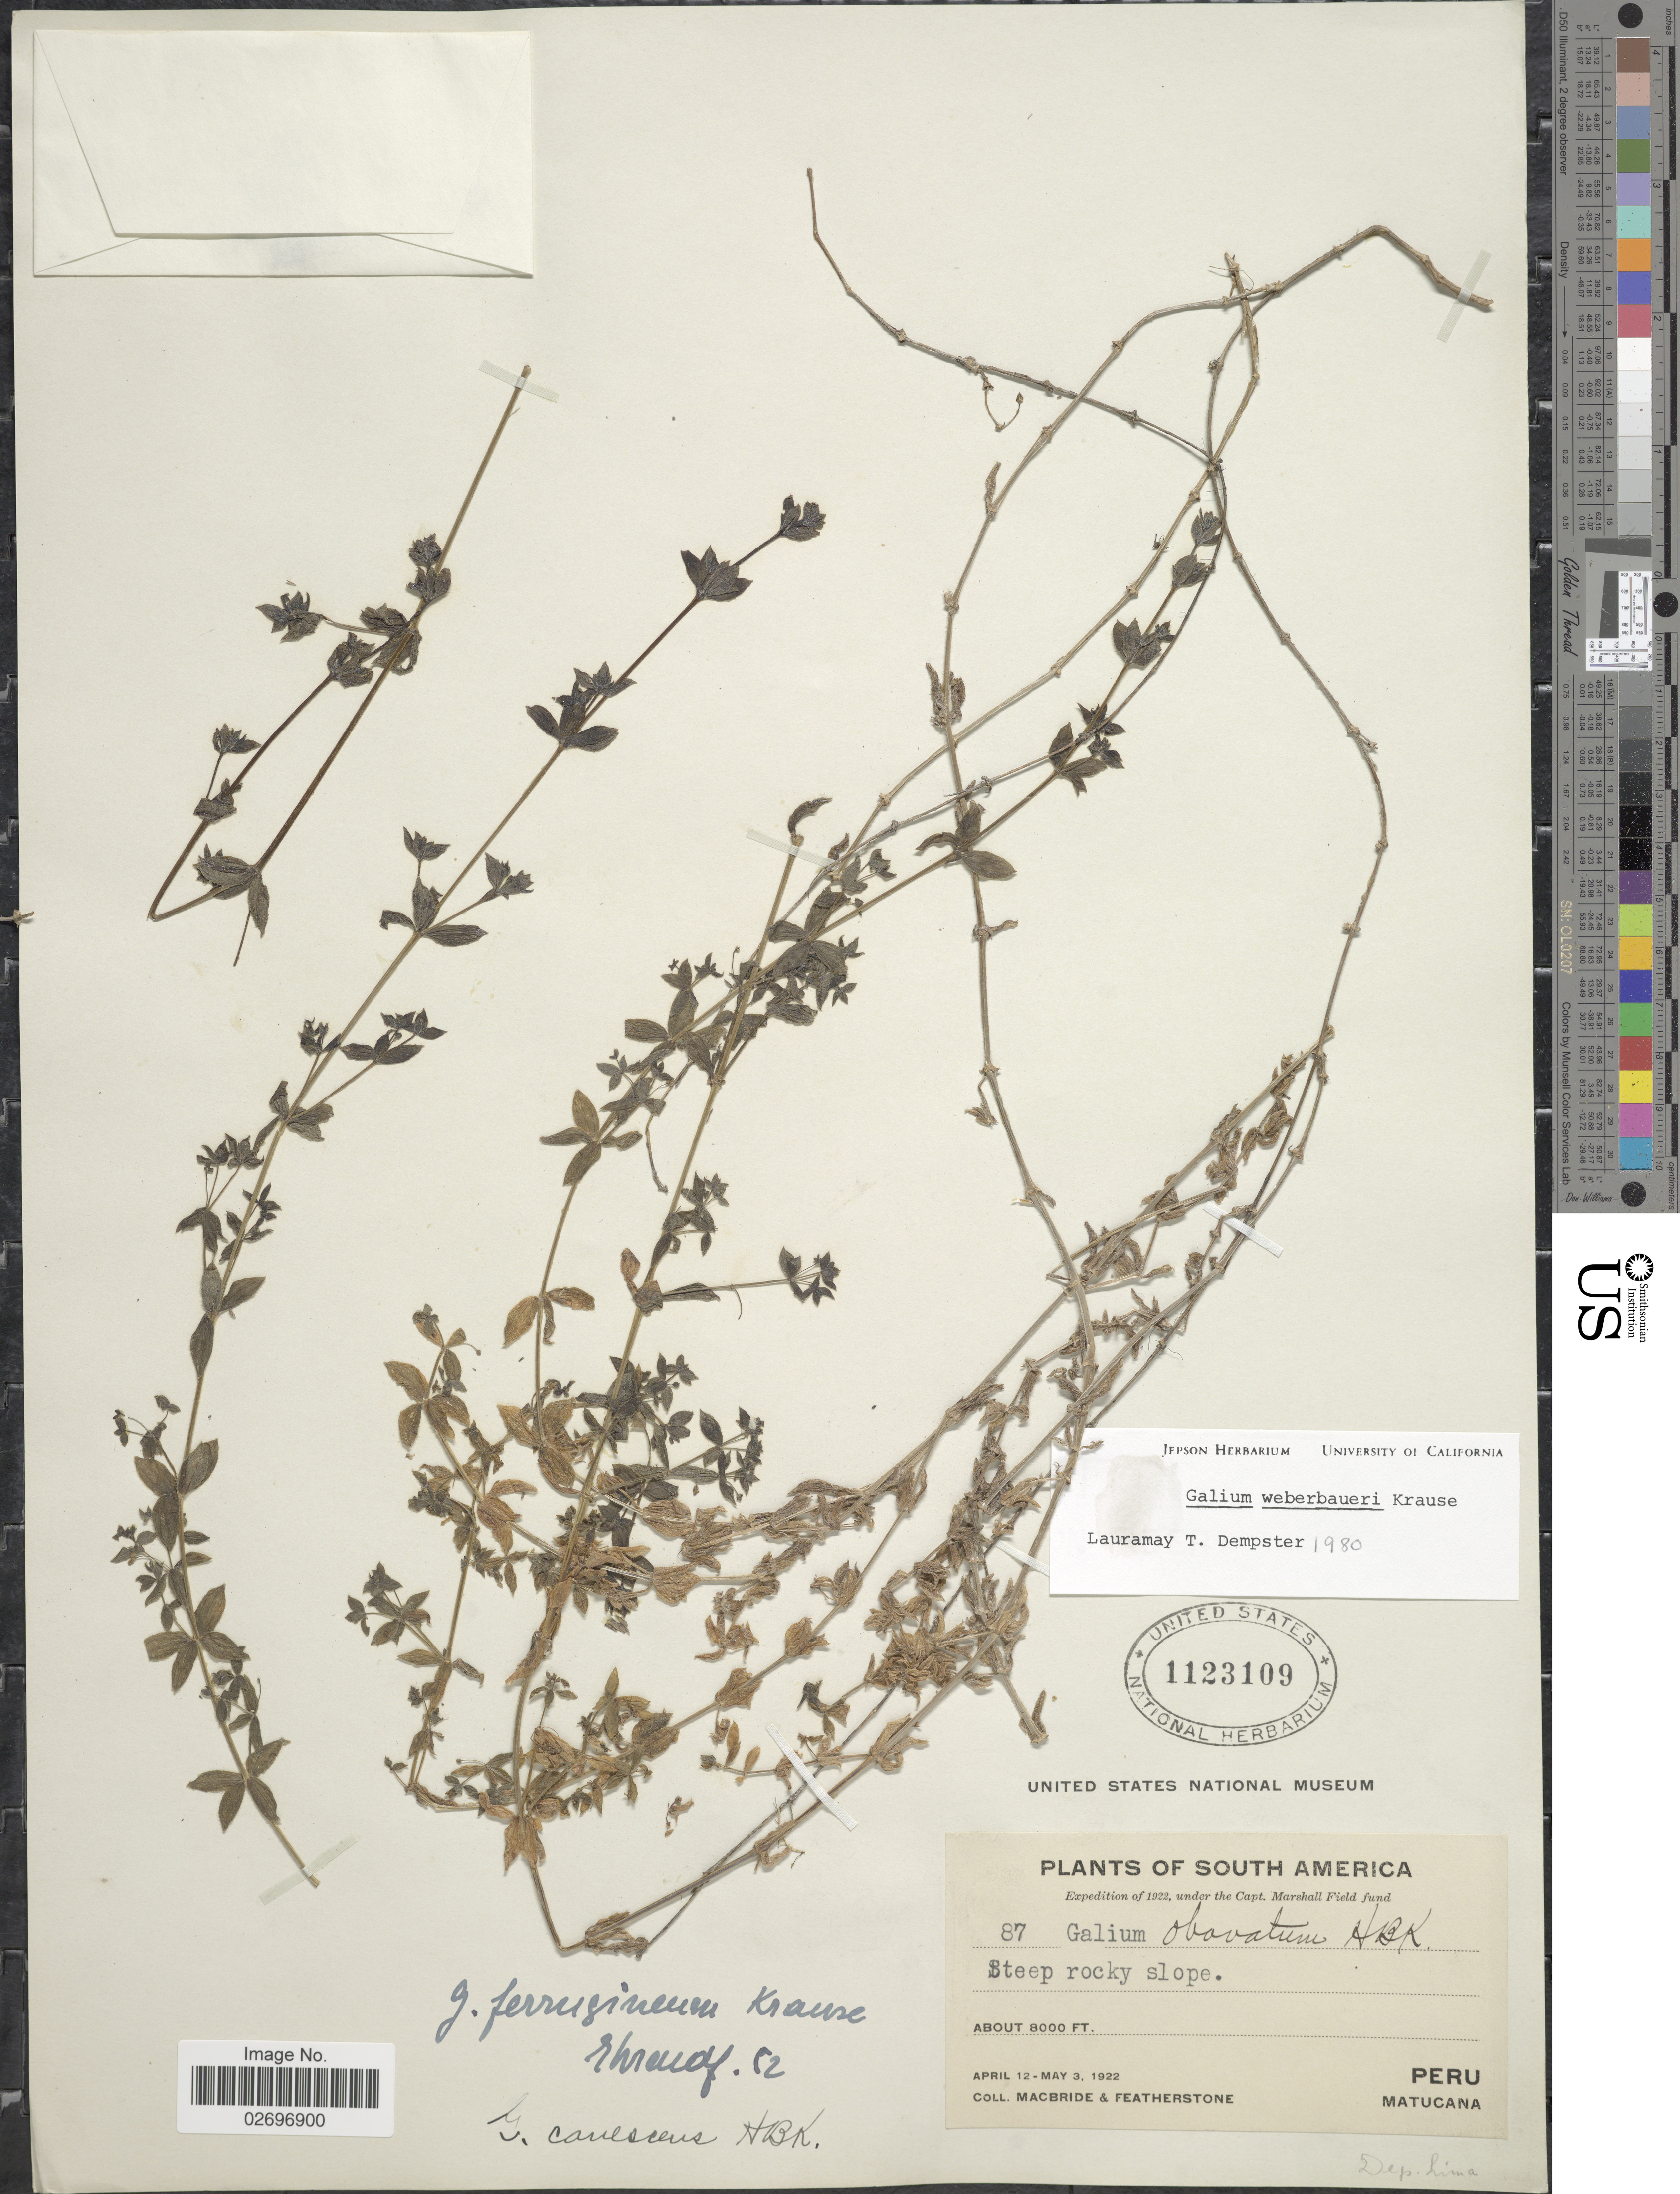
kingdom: Plantae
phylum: Tracheophyta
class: Magnoliopsida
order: Gentianales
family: Rubiaceae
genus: Galium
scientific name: Galium weberbaueri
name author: K. Krause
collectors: Macbride, -- & -. Featherstone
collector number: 87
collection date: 1922-04-12/1922-05-03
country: Peru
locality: Matucana, steep rocky slope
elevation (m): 2438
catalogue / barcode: US 1123109